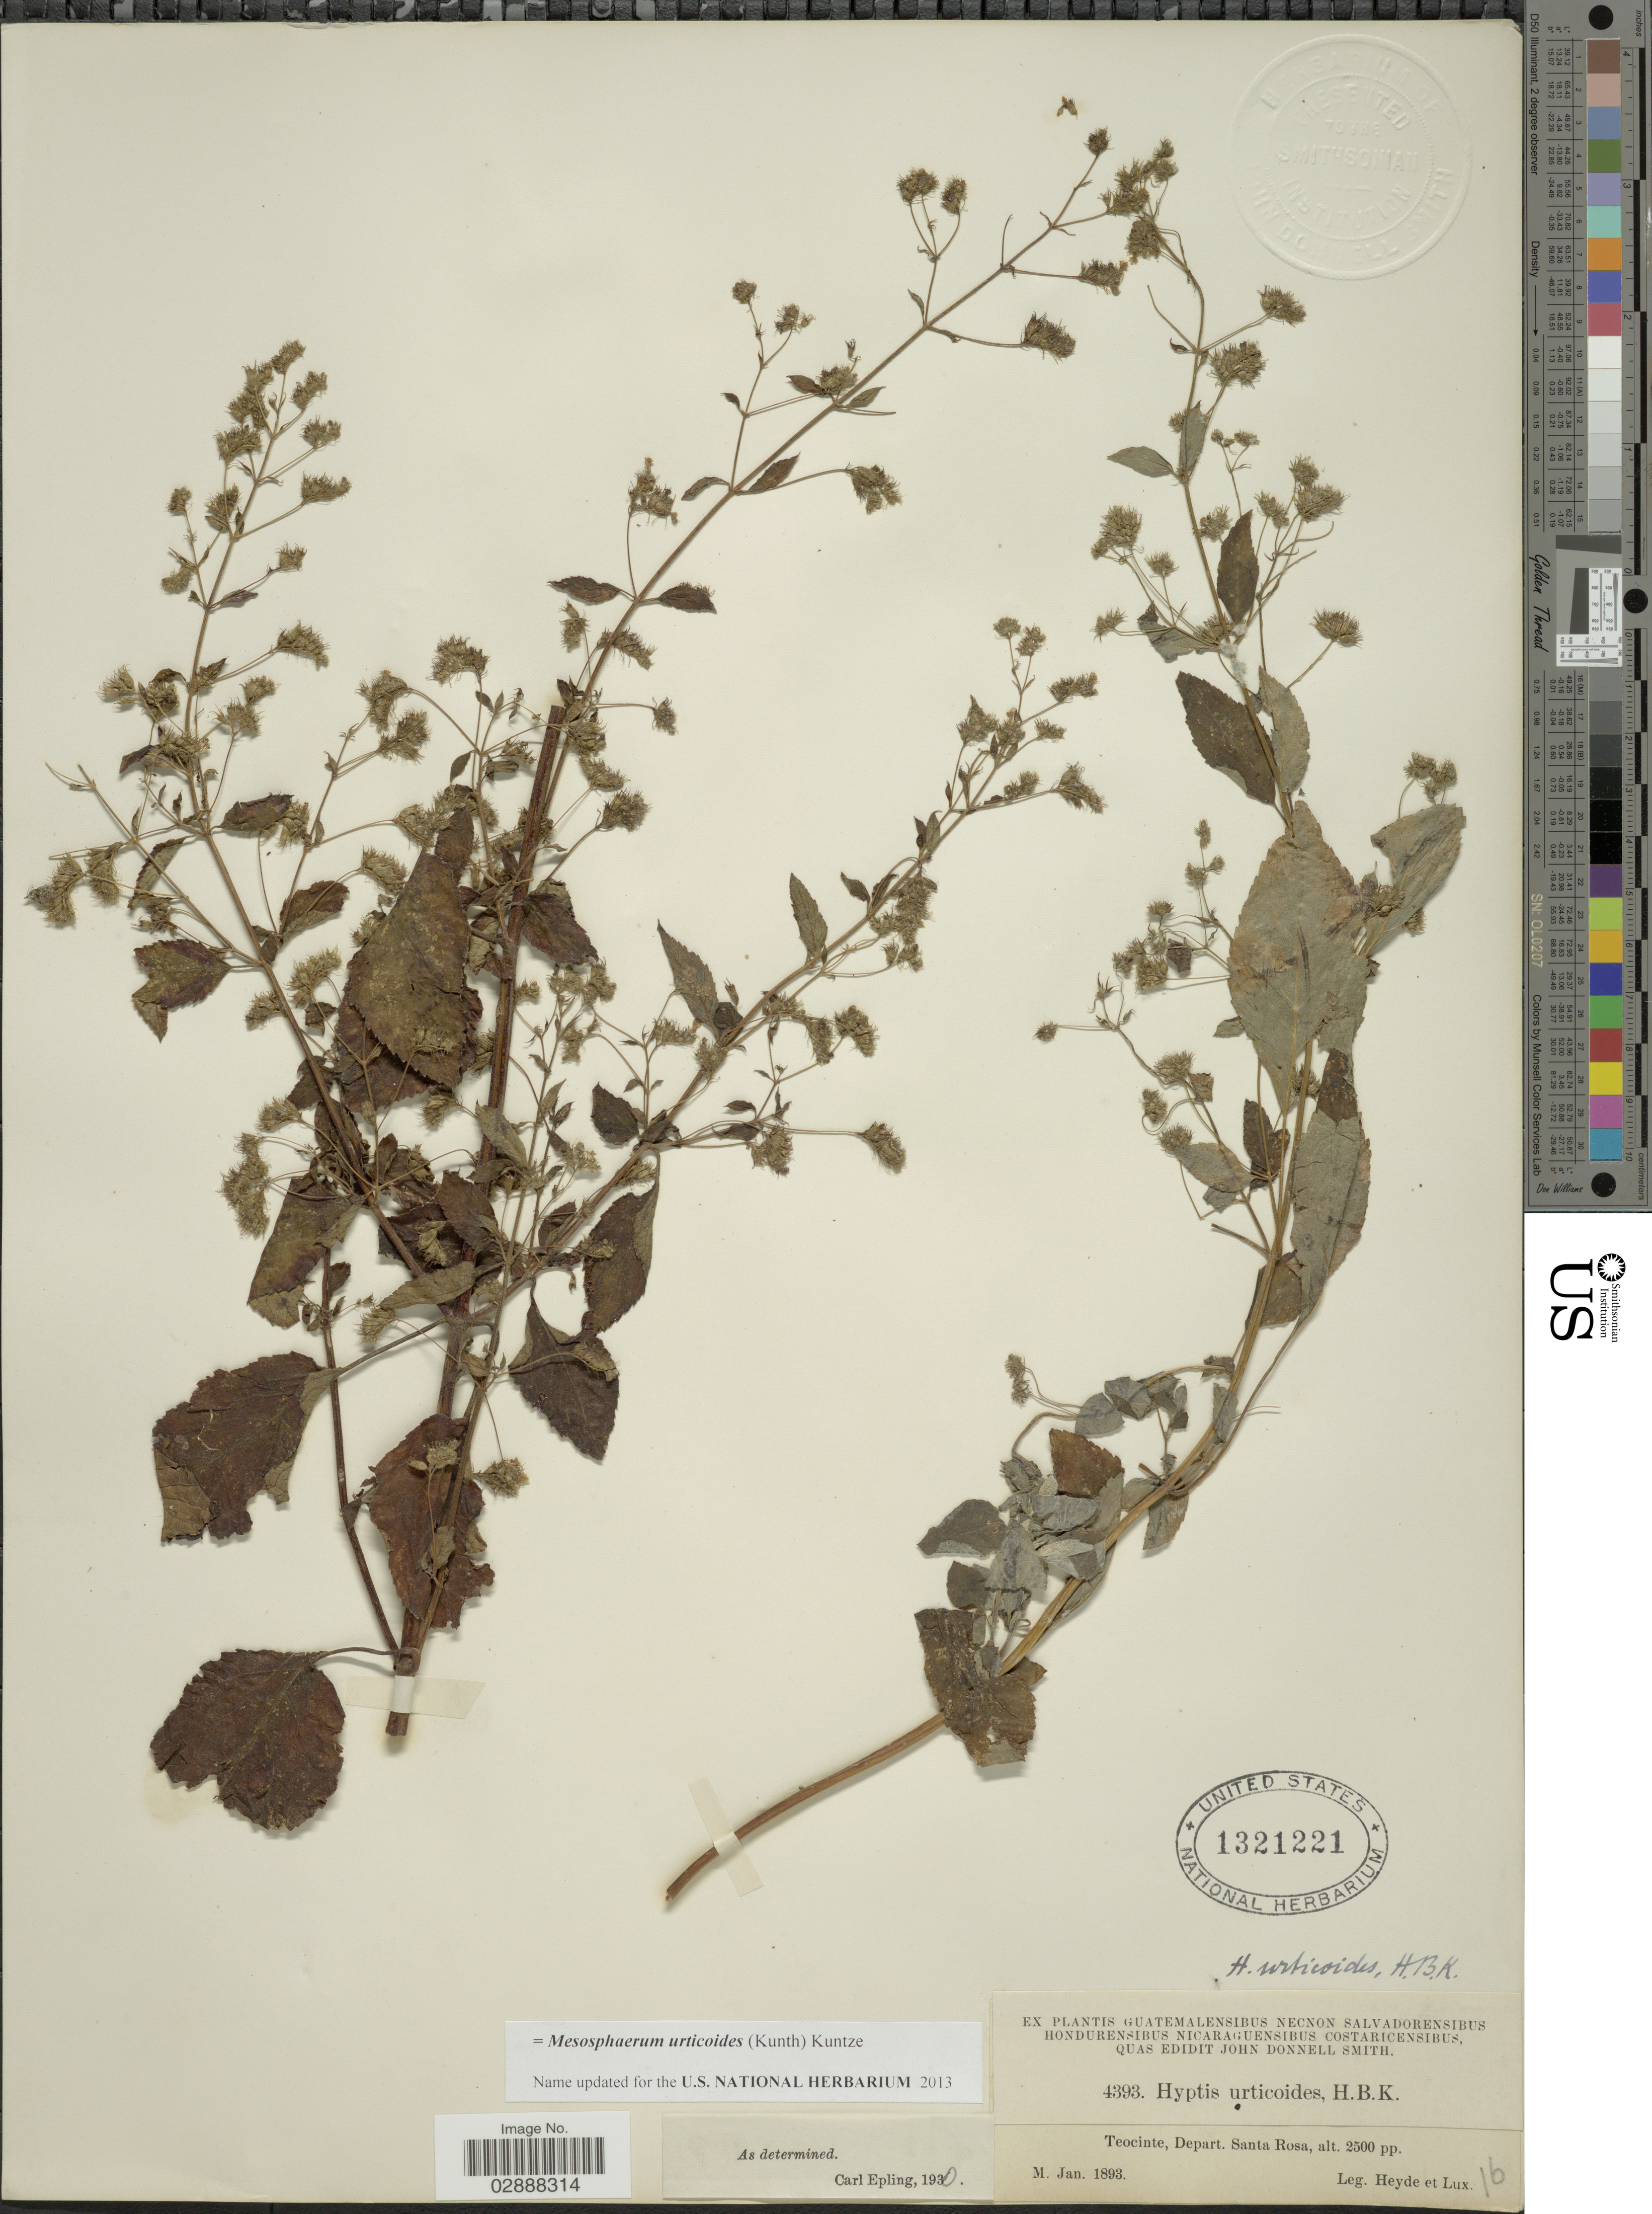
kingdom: Plantae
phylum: Tracheophyta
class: Magnoliopsida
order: Lamiales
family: Lamiaceae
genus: Mesosphaerum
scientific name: Mesosphaerum urticoides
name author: (Kunth) Kuntze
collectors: Heyde & Lux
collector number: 4393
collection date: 1893-01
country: Guatemala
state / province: Santa Rosa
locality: Teocinte, Depart. Santa Rosa.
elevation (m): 762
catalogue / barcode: US 1321221